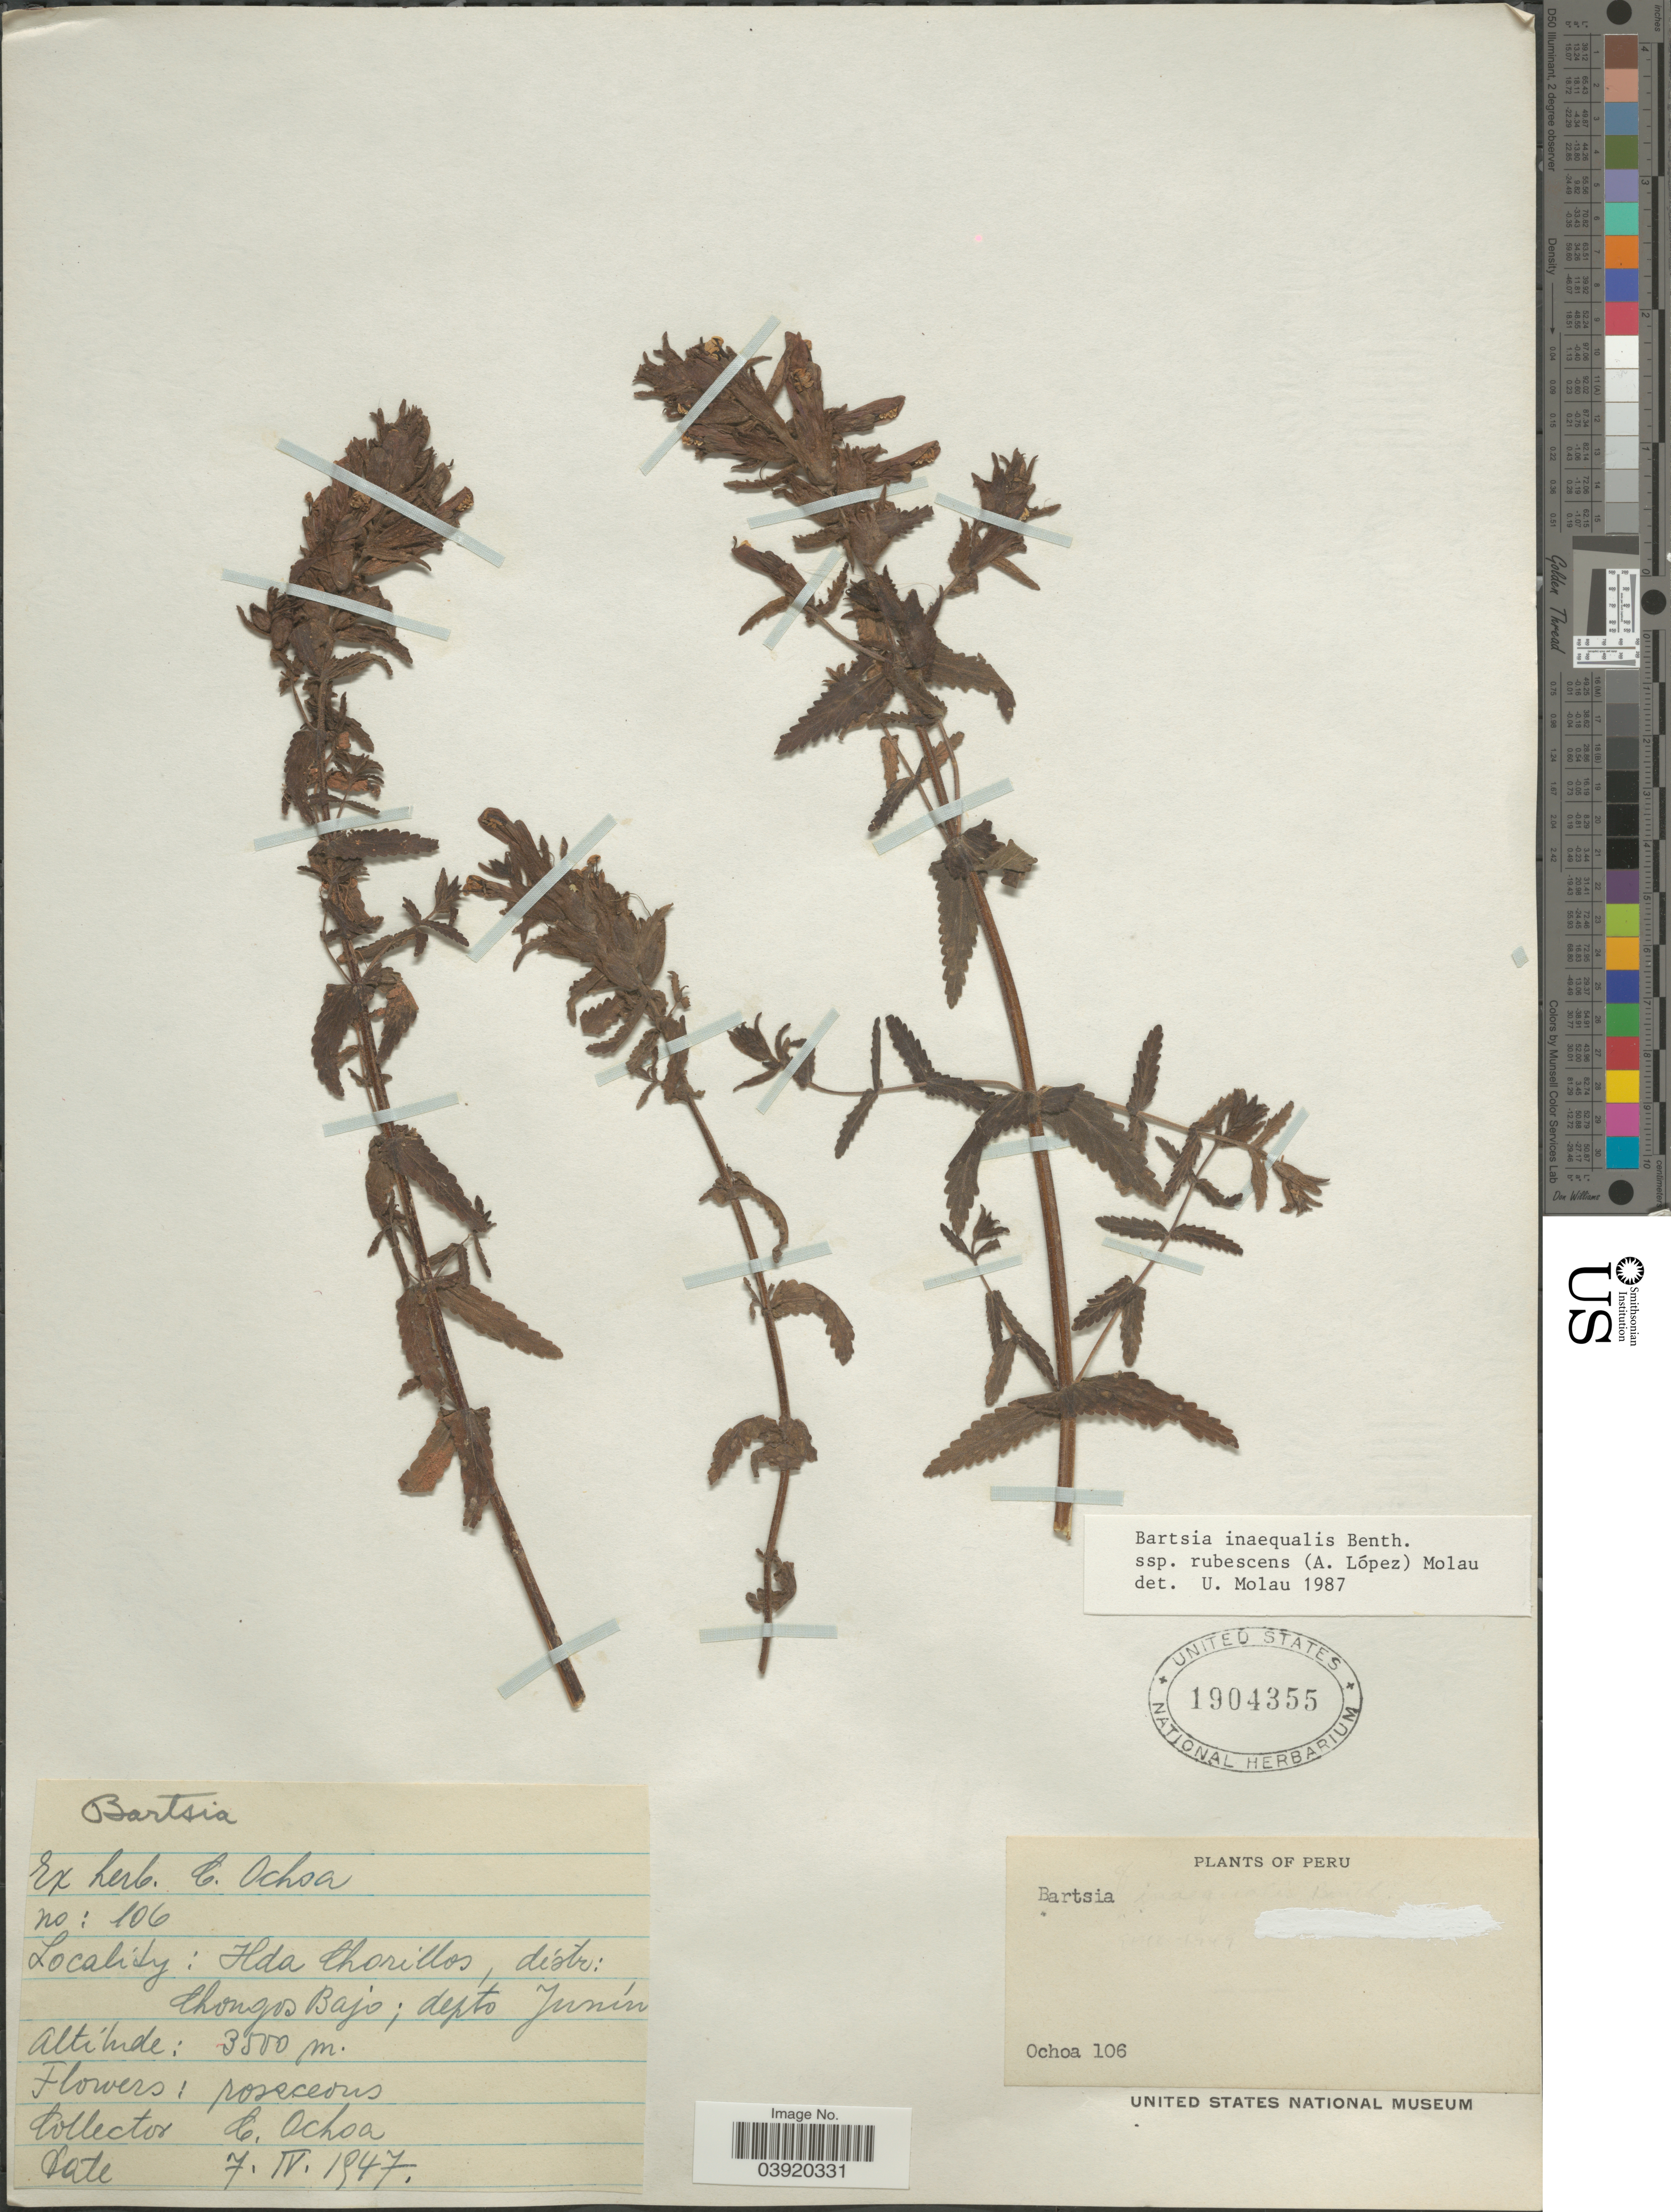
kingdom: Plantae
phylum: Tracheophyta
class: Magnoliopsida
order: Lamiales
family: Orobanchaceae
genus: Neobartsia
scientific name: Neobartsia inaequalis subsp. duripilis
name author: (Edwin) Uribe-Convers & Tank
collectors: C. Ochoa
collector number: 106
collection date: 1947-04-07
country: Peru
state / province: Junín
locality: Hda Chorillos, distr: Chongos Bajo; depto Junín.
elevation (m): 3500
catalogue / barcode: US 1904355